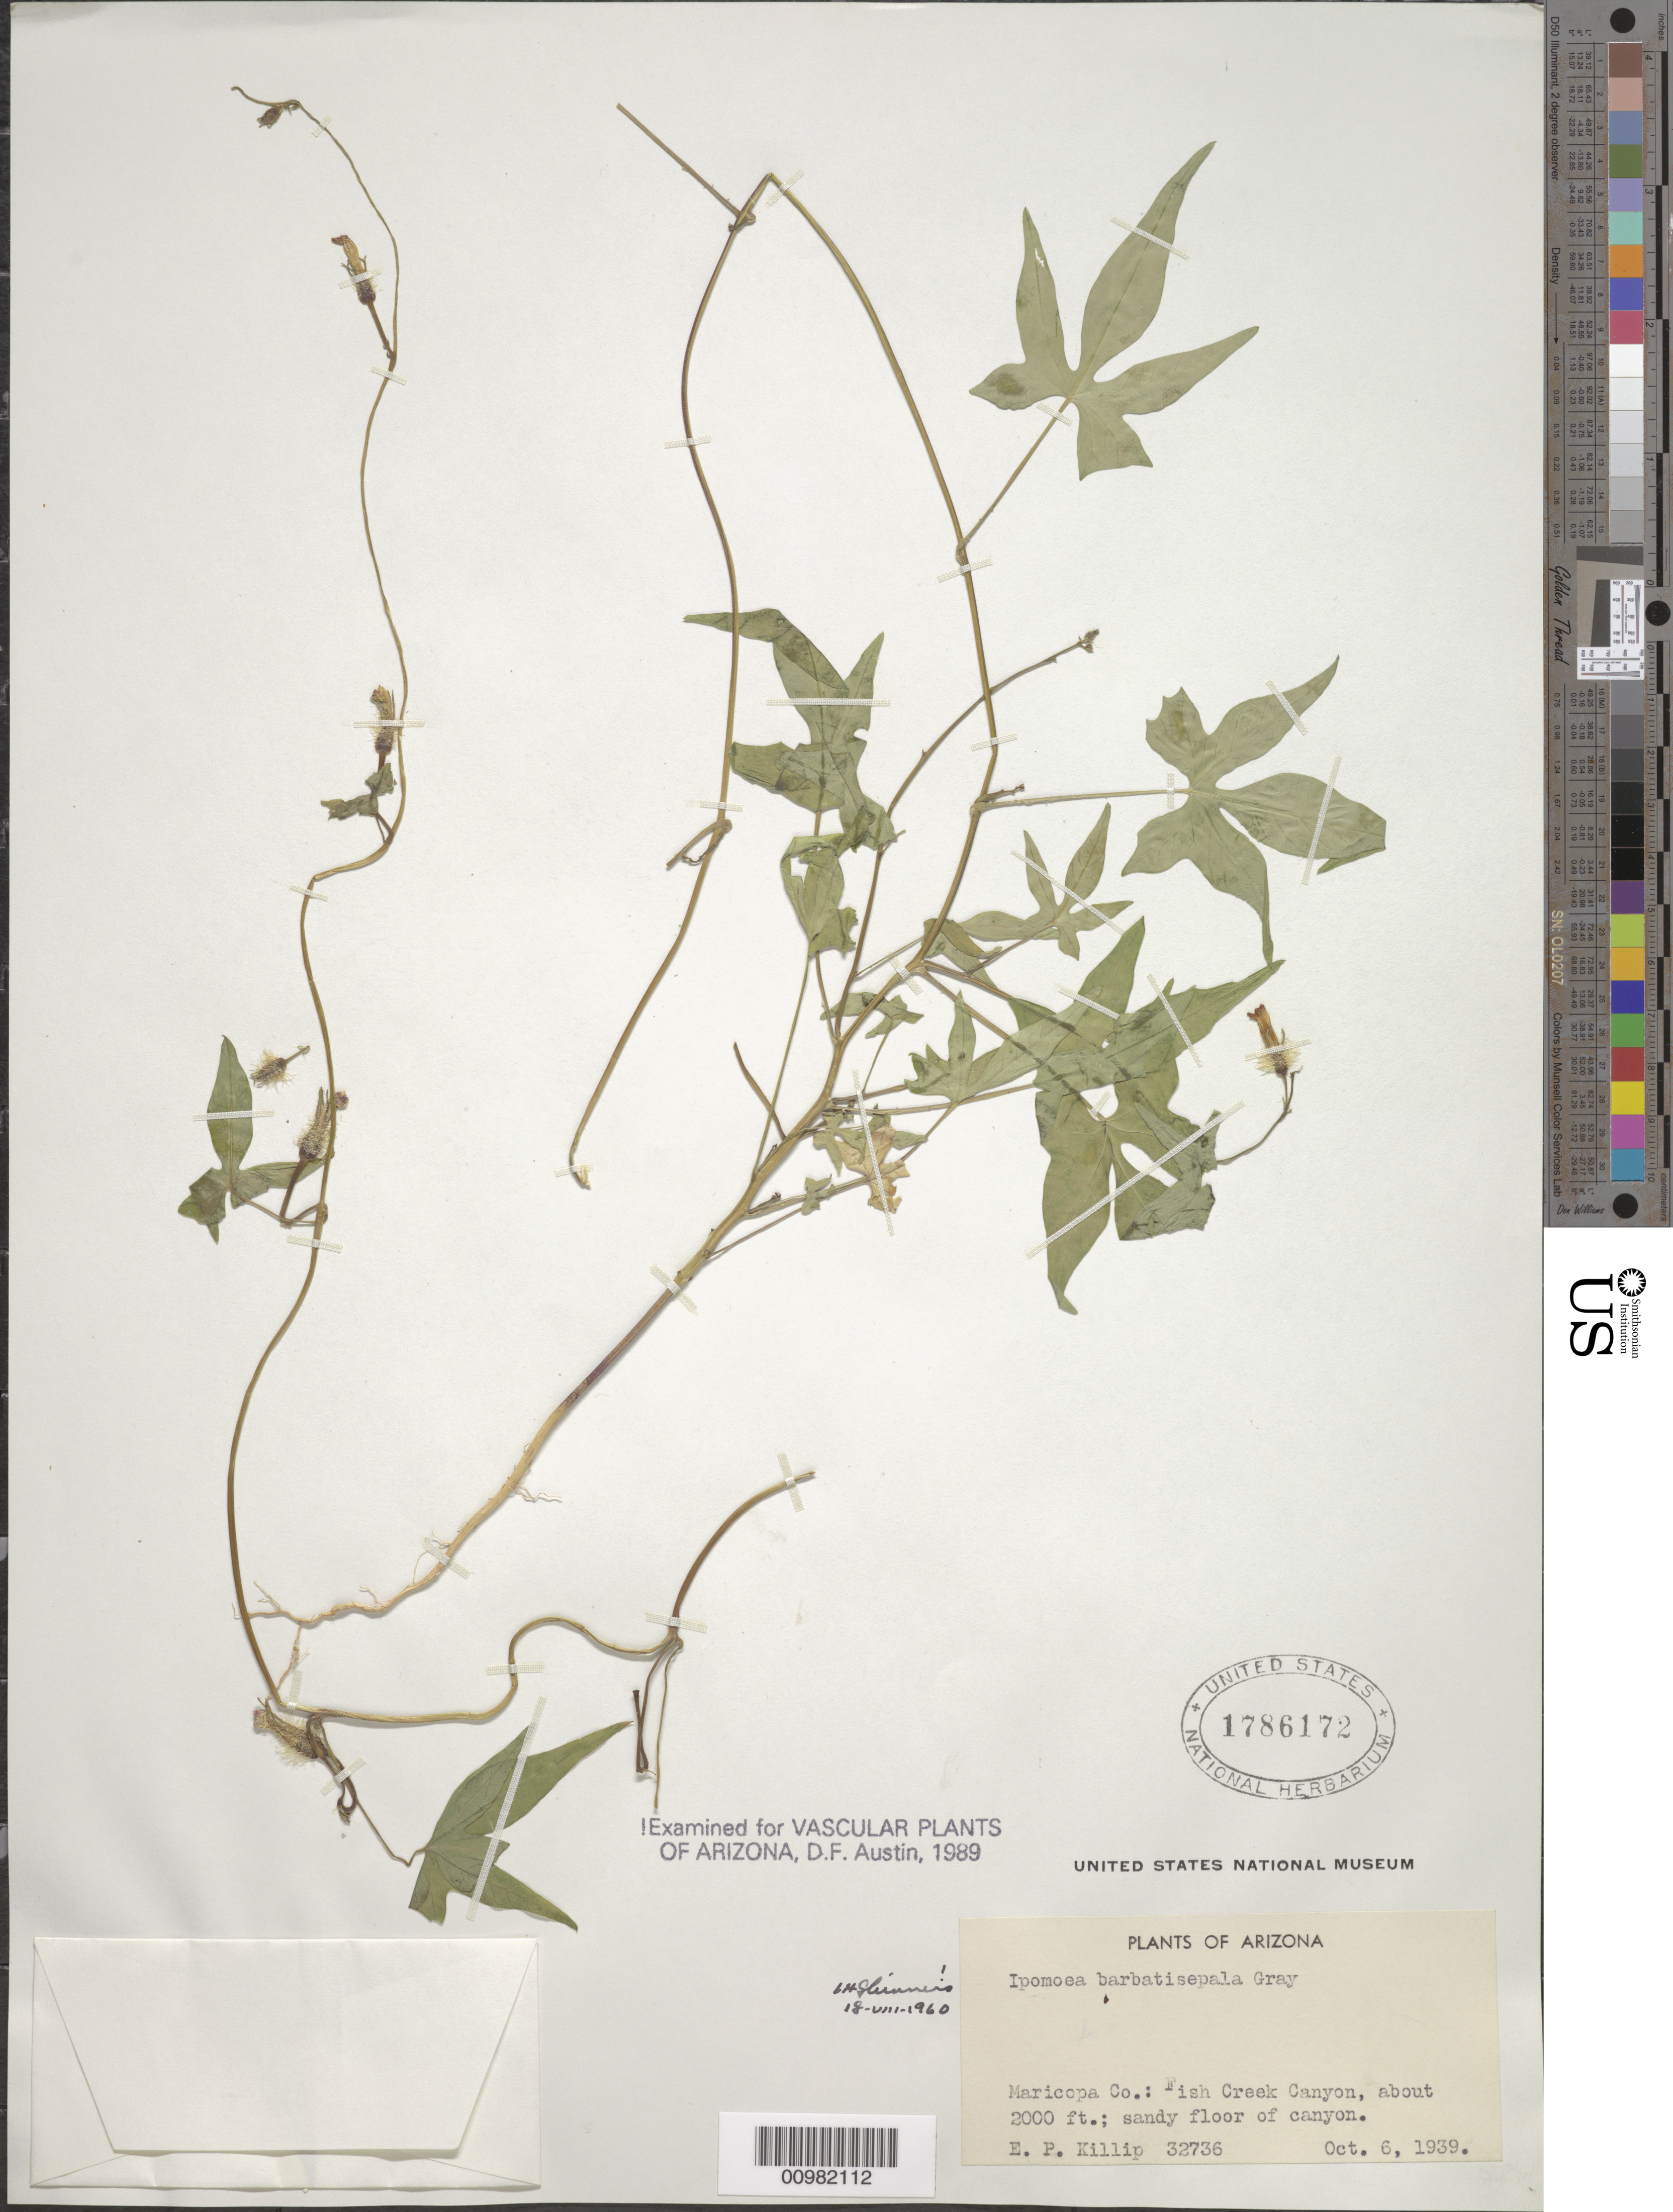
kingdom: Plantae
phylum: Tracheophyta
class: Magnoliopsida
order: Solanales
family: Convolvulaceae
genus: Ipomoea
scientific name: Ipomoea barbatisepala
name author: A. Gray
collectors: E. P. Killip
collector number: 32736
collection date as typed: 06 Oct 1939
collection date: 1939-10-06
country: United States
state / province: Arizona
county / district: Maricopa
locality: Fish Creek Canyon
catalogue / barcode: US 1786172